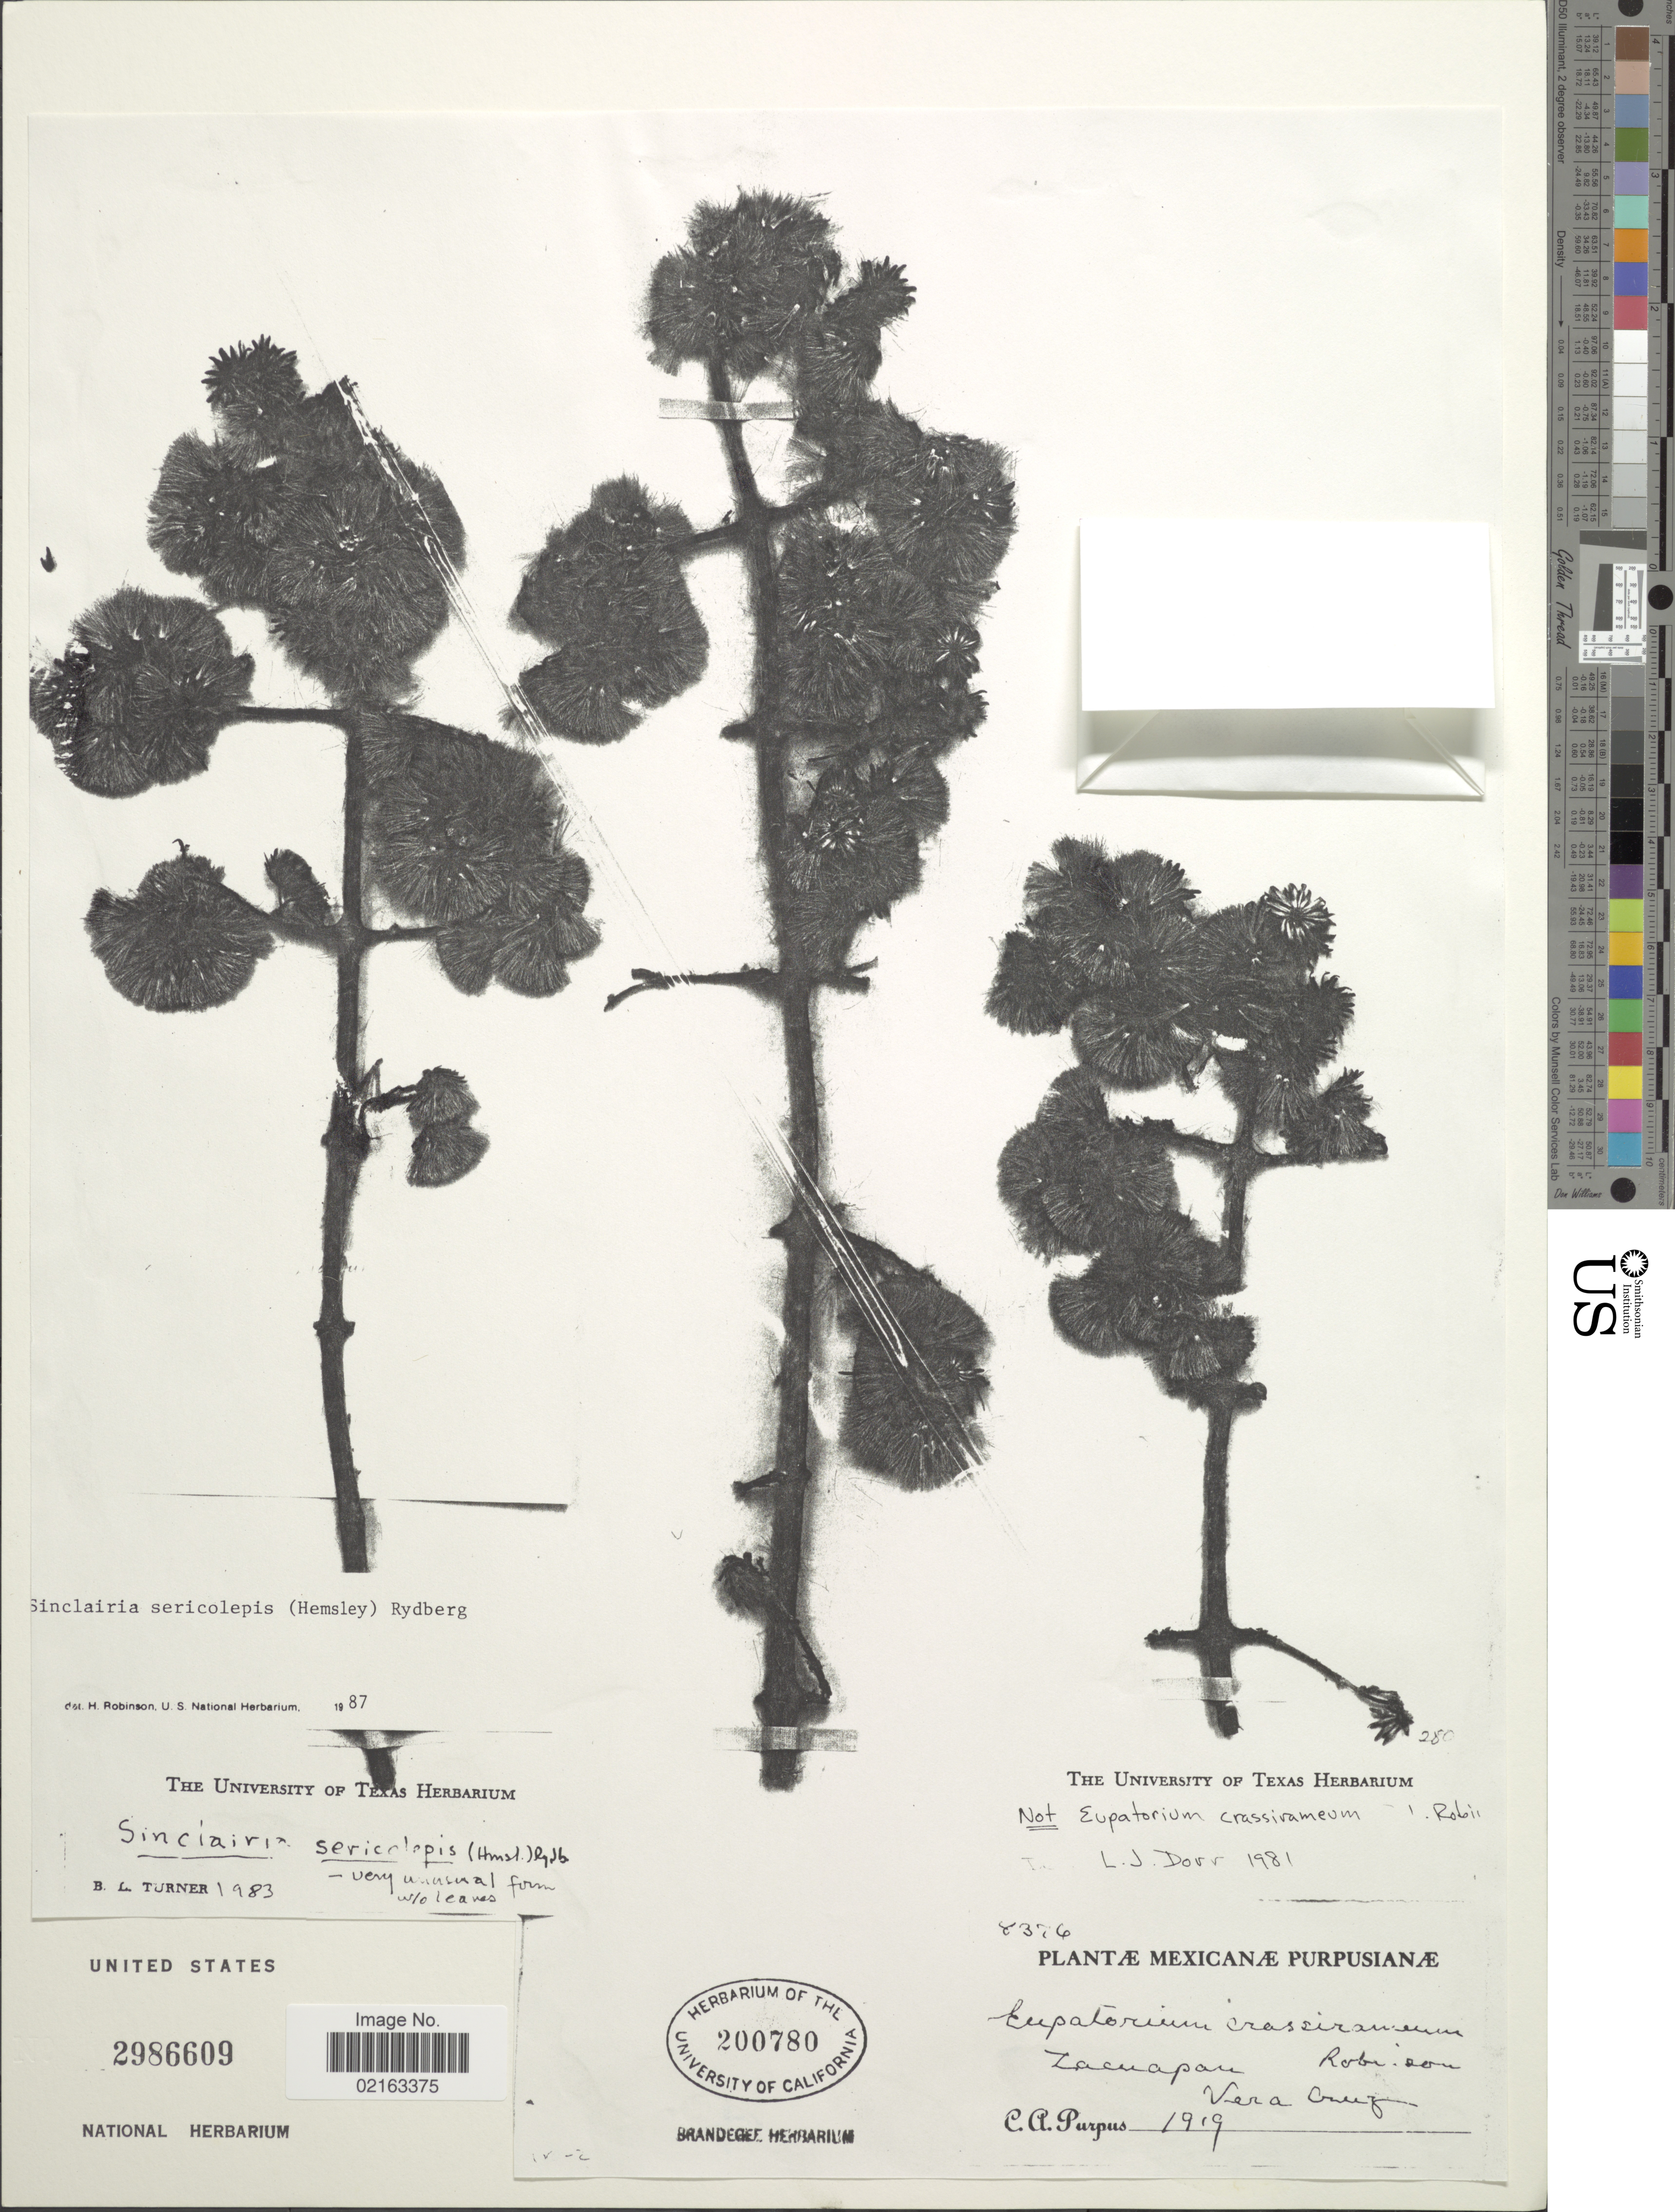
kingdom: Plantae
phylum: Tracheophyta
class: Magnoliopsida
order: Asterales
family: Asteraceae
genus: Sinclairia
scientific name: Sinclairia sericolepis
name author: (Hemsl.) Rydb.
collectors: C. A. Purpus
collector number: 8376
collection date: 1919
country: Mexico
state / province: Veracruz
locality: Zacuapan, Vera Cruz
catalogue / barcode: US 2986609